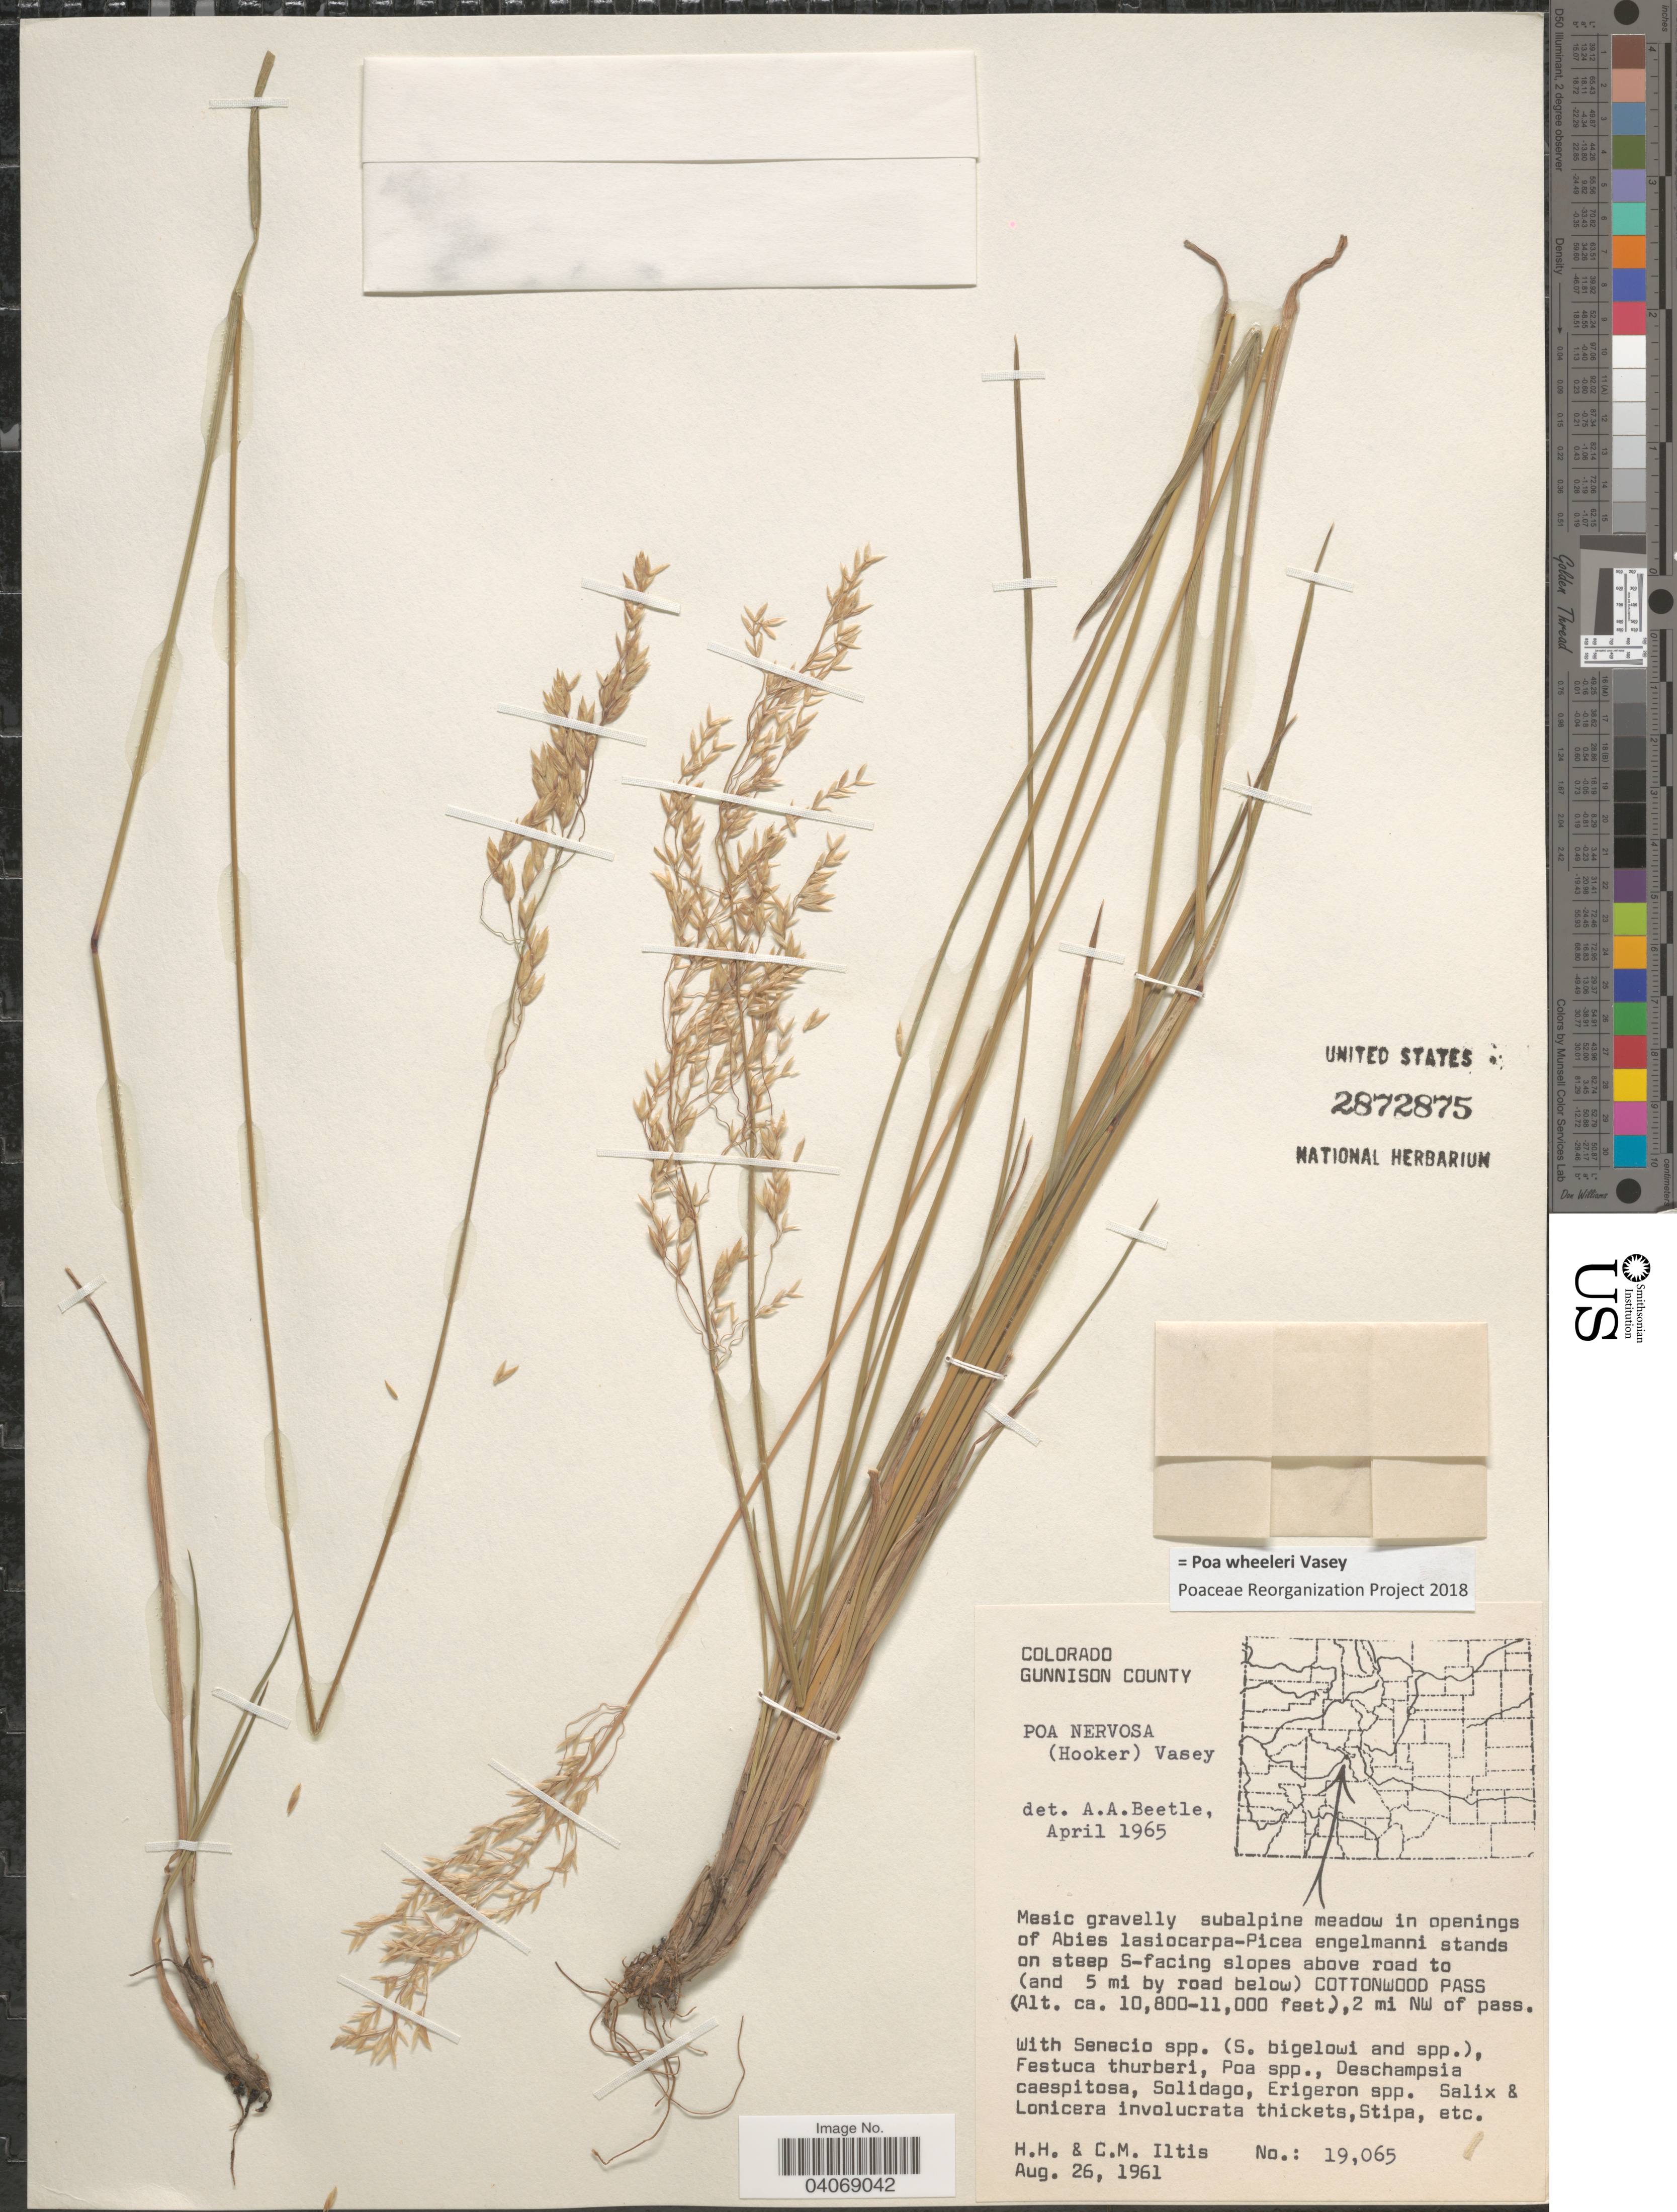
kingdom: Plantae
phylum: Tracheophyta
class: Liliopsida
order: Poales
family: Poaceae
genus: Poa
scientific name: Poa wheeleri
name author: Vasey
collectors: H. H. Iltis & C. M Iltis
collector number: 19065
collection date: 1961-08-26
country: United States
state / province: Colorado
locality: Gunnison County. Mesic gravelly subalpine meadow in openings of Abies lasiocarpa-Picea engelmanni stands on steep S-facing slopes above road to (and 5 mi by road below) Cottonwood Pass, 2 mi NW of pass.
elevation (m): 3292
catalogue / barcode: US 2872875